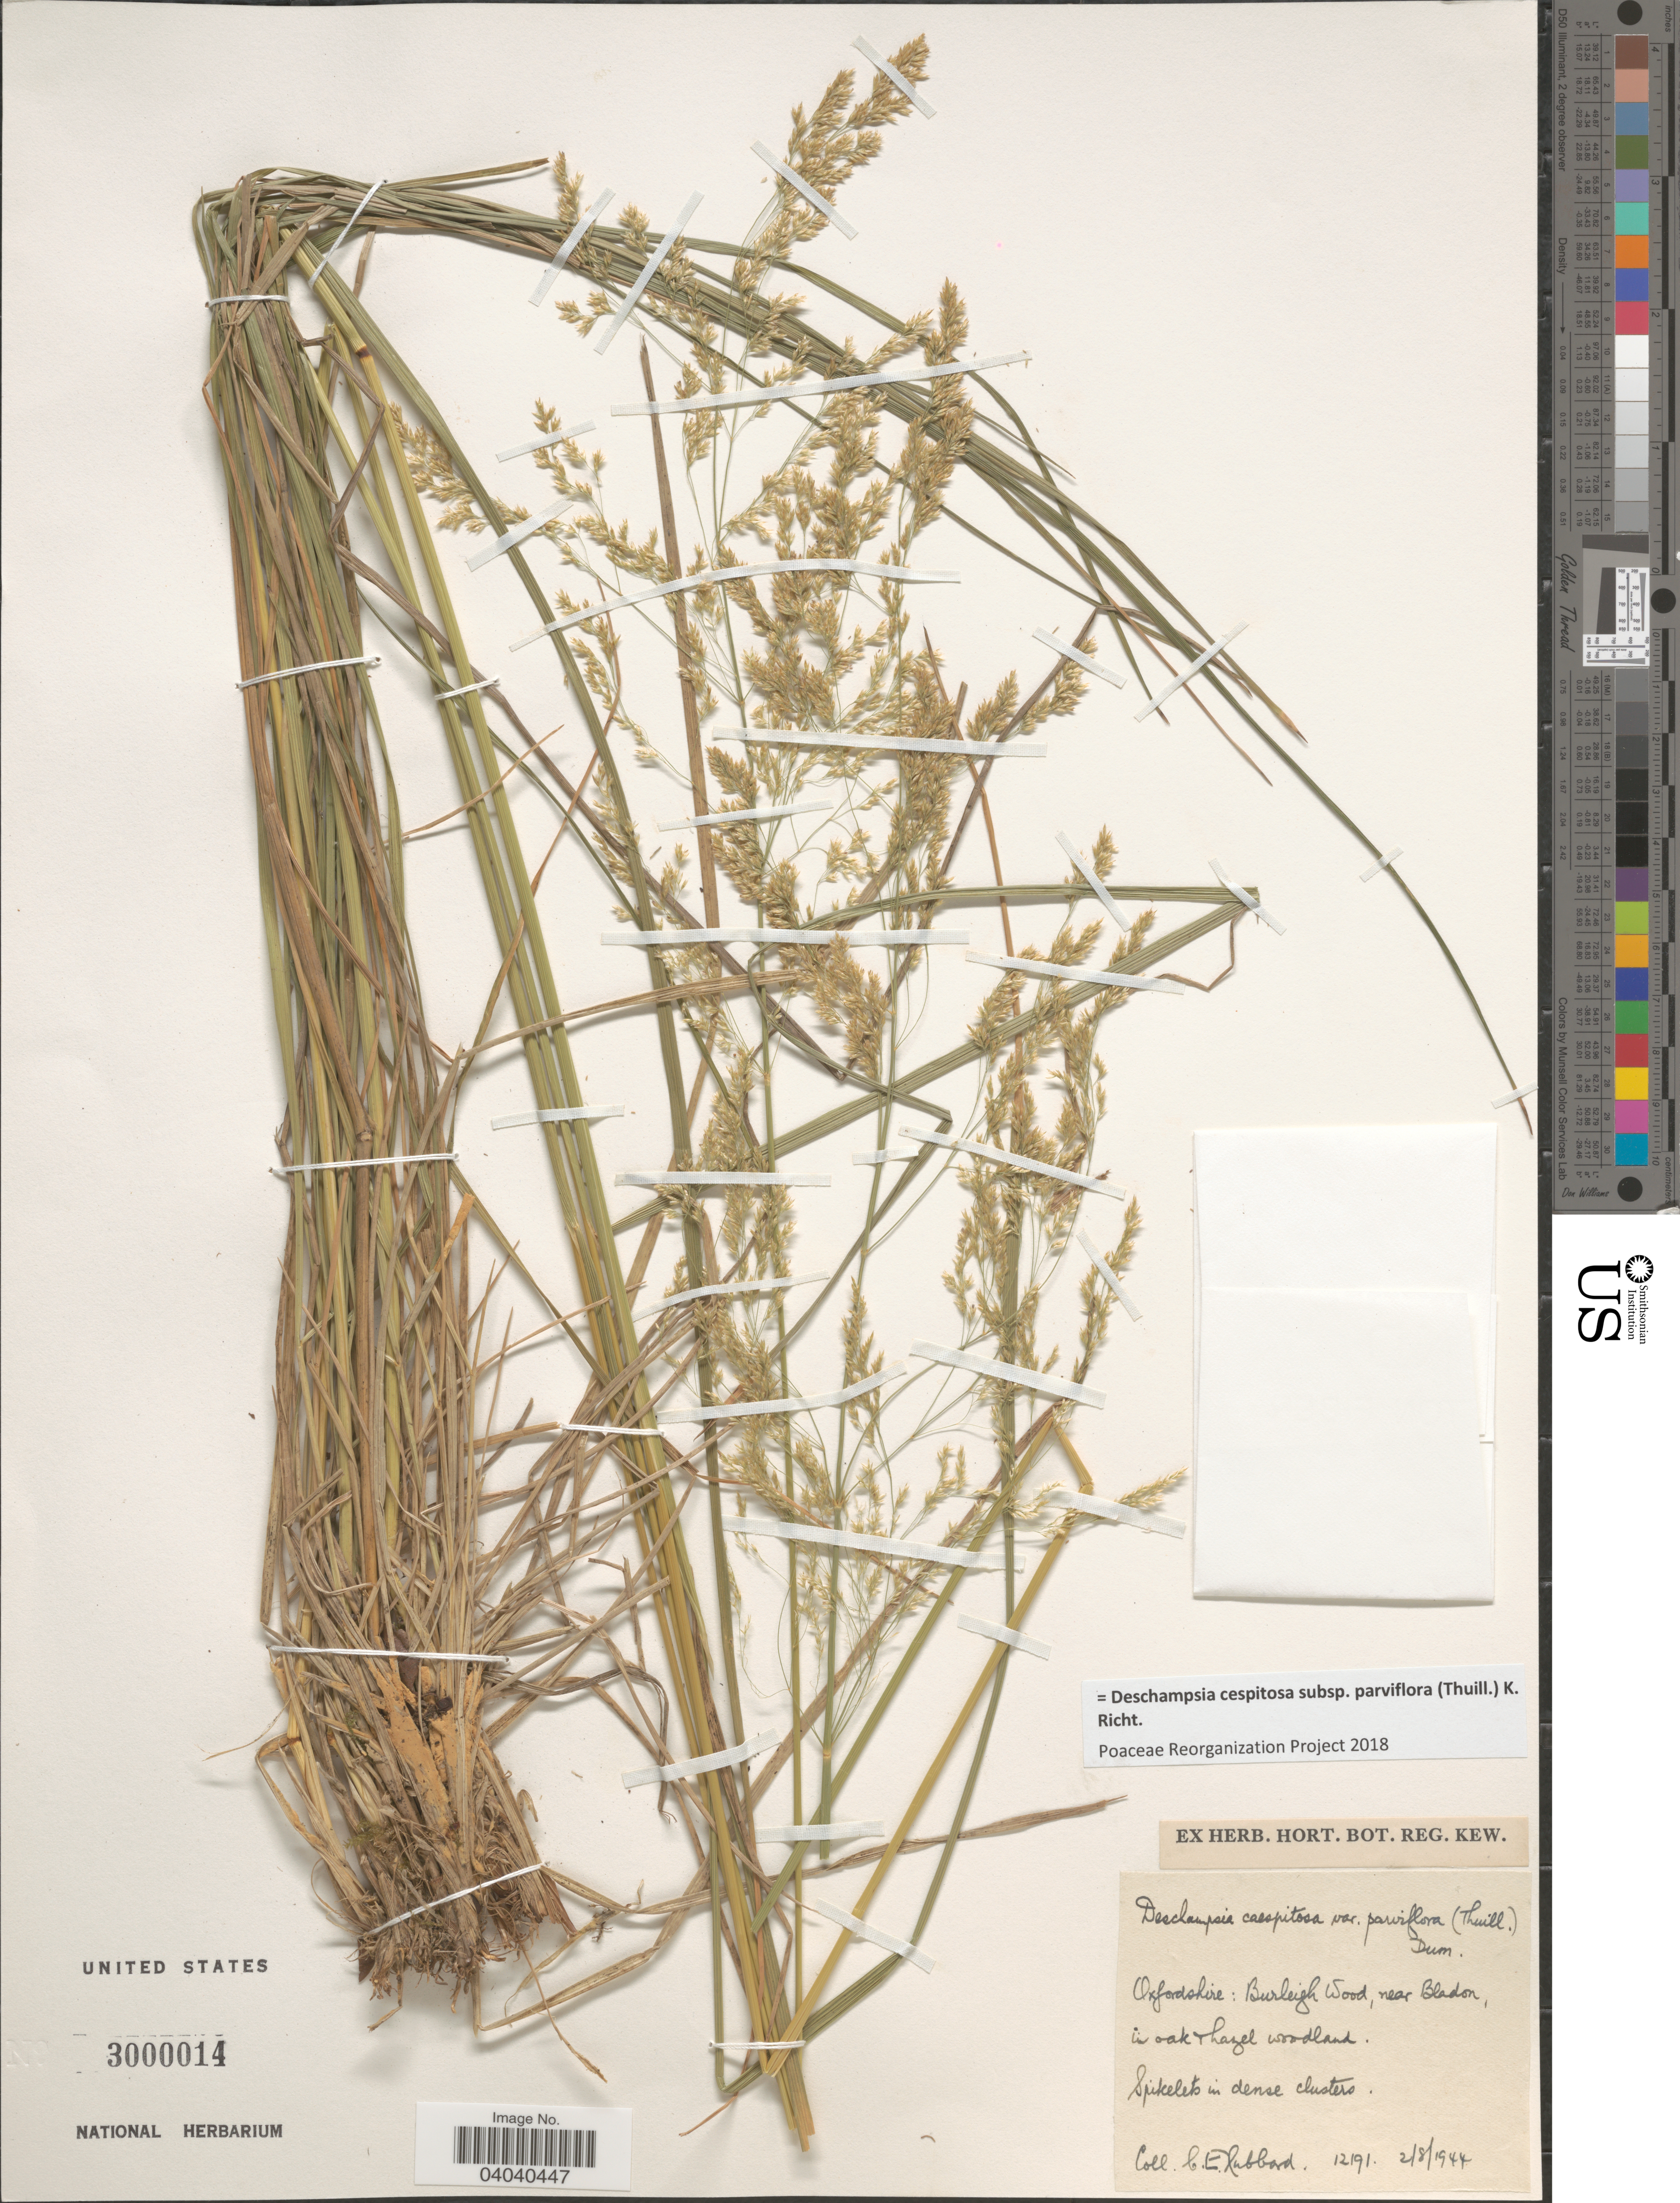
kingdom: Plantae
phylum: Tracheophyta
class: Liliopsida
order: Poales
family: Poaceae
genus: Deschampsia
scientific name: Deschampsia cespitosa subsp. parviflora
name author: (Thuill.) K. Richt.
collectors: C. E. Hubbard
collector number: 12191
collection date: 1944-08-02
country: United Kingdom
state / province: England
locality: Oxfordshire: Burleigh Wood, near Bladon.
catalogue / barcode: US 3000014